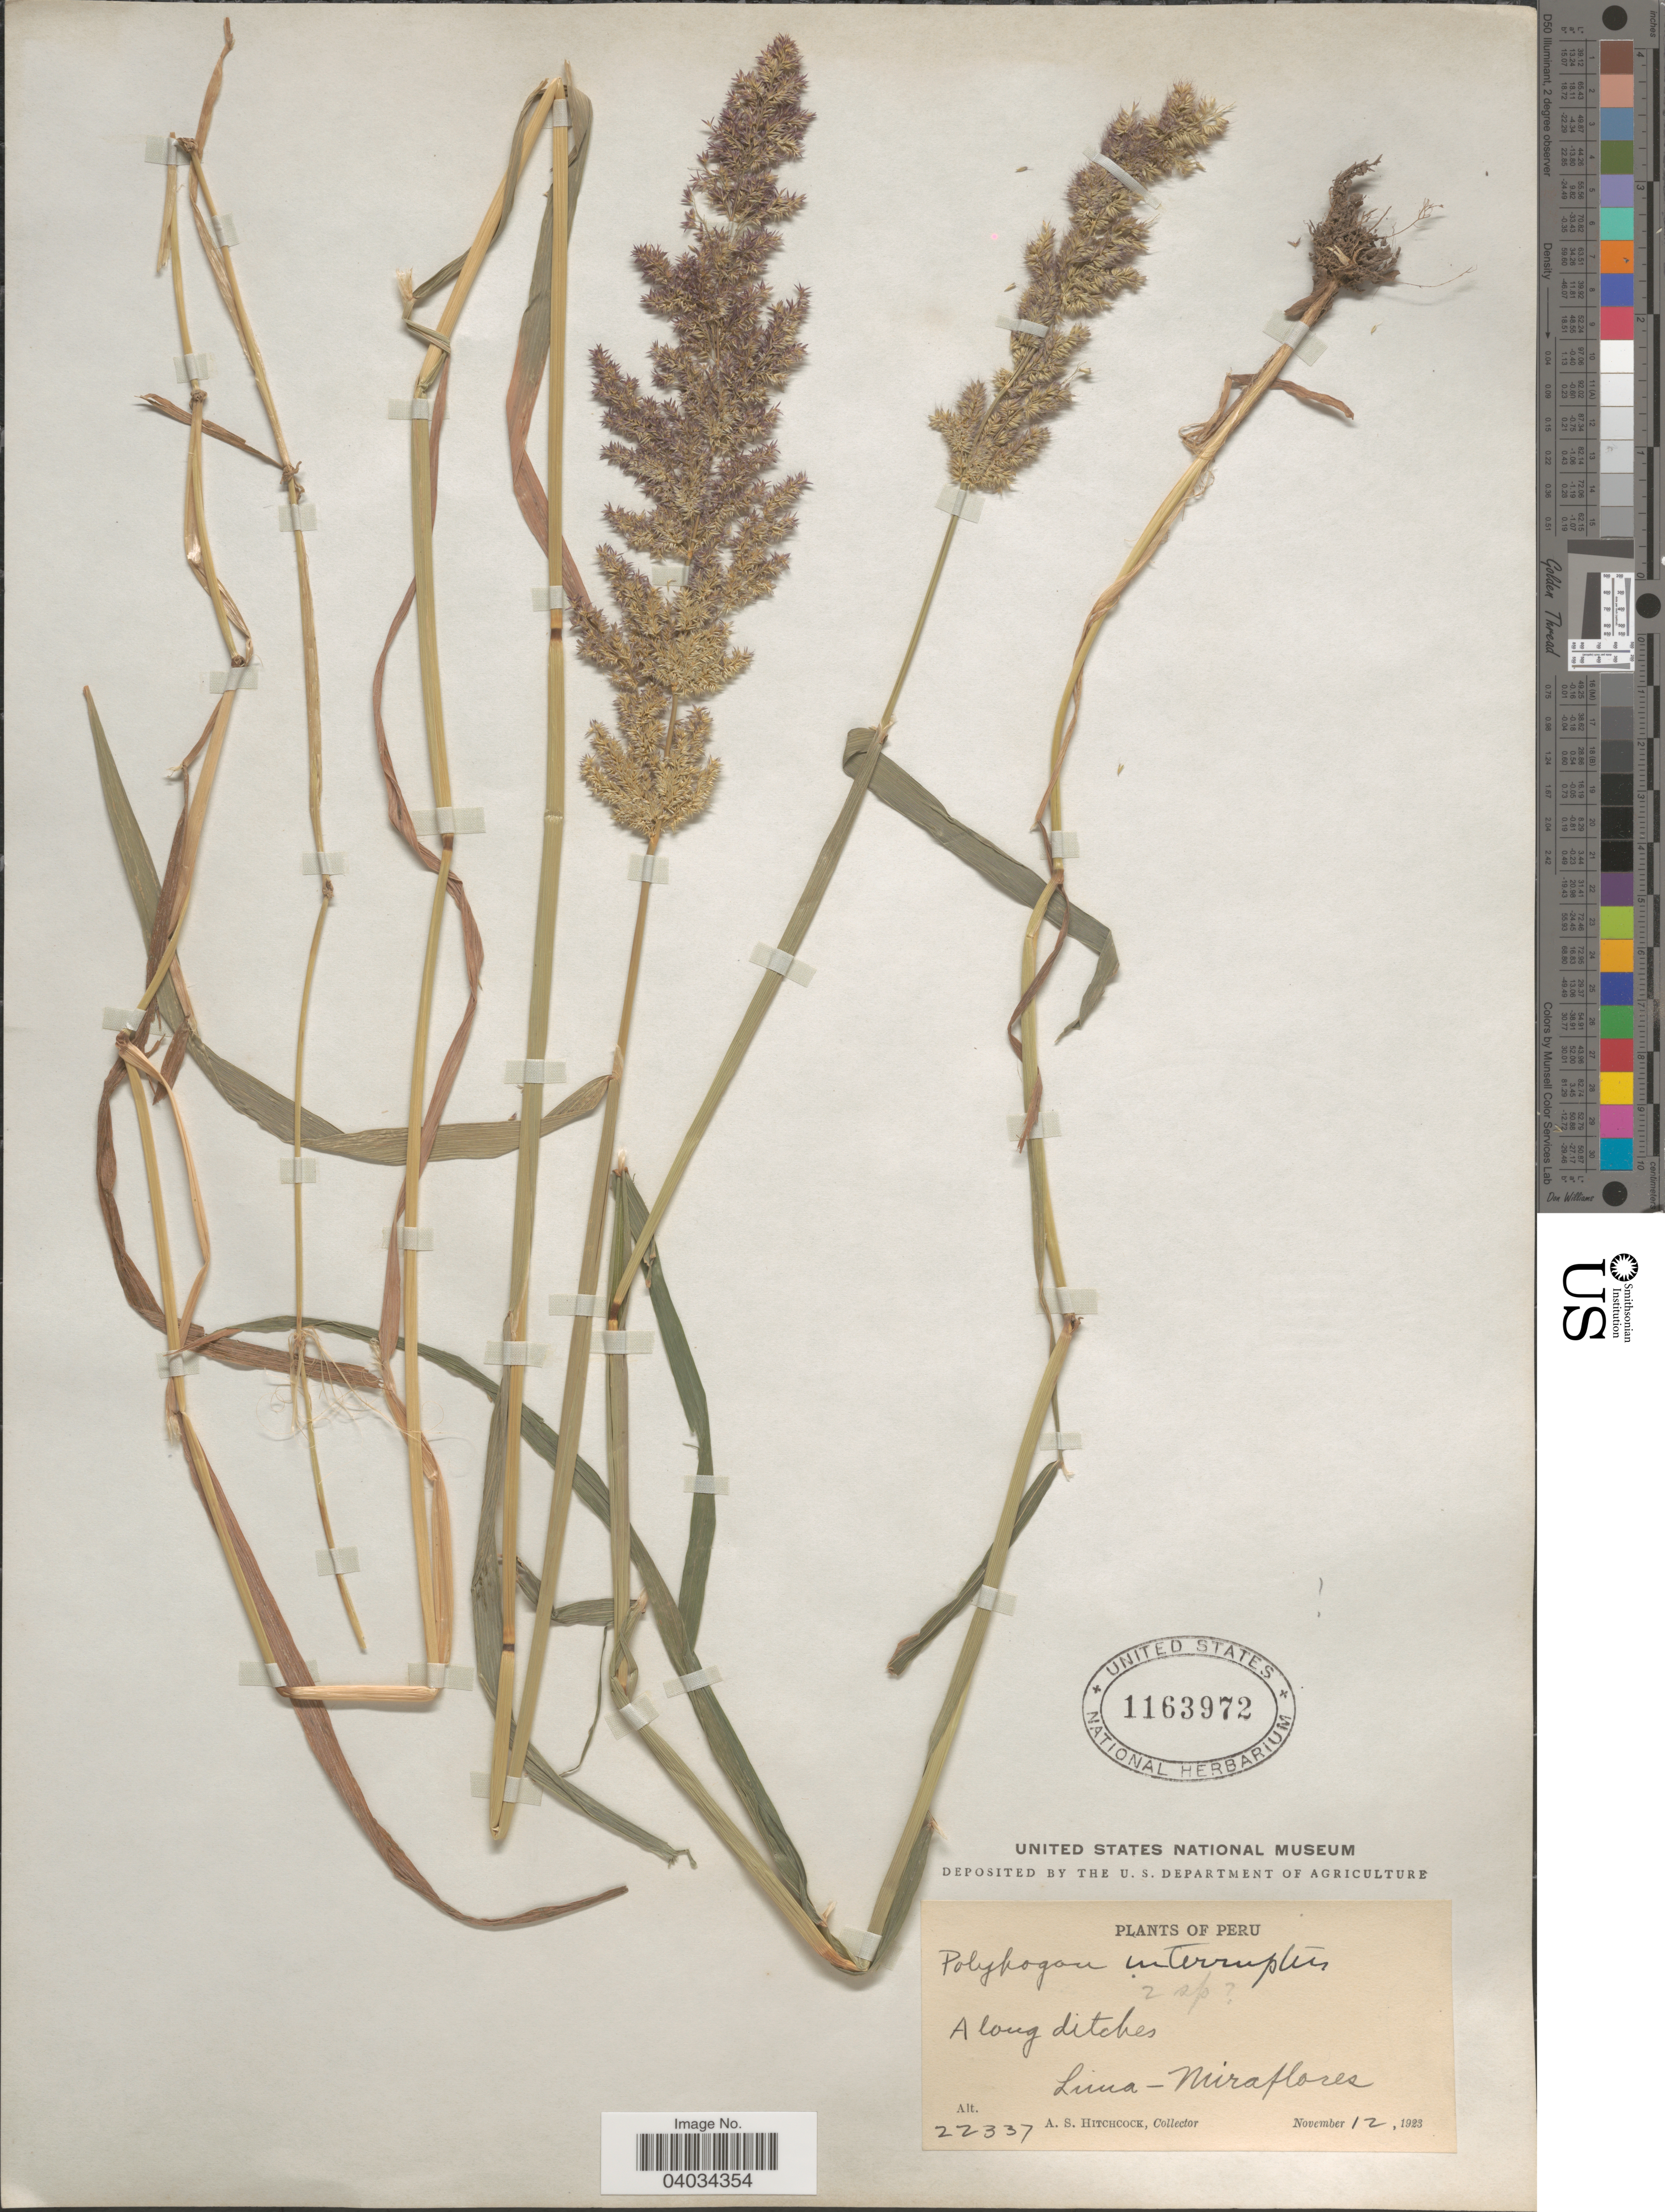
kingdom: Plantae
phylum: Tracheophyta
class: Liliopsida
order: Poales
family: Poaceae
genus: Polypogon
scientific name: Polypogon interruptus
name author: Kunth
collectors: A. S. Hitchcock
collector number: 22337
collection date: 1923-11-12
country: Peru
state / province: Lima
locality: Along ditches. Lima- Miraflores.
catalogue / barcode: US 1163972